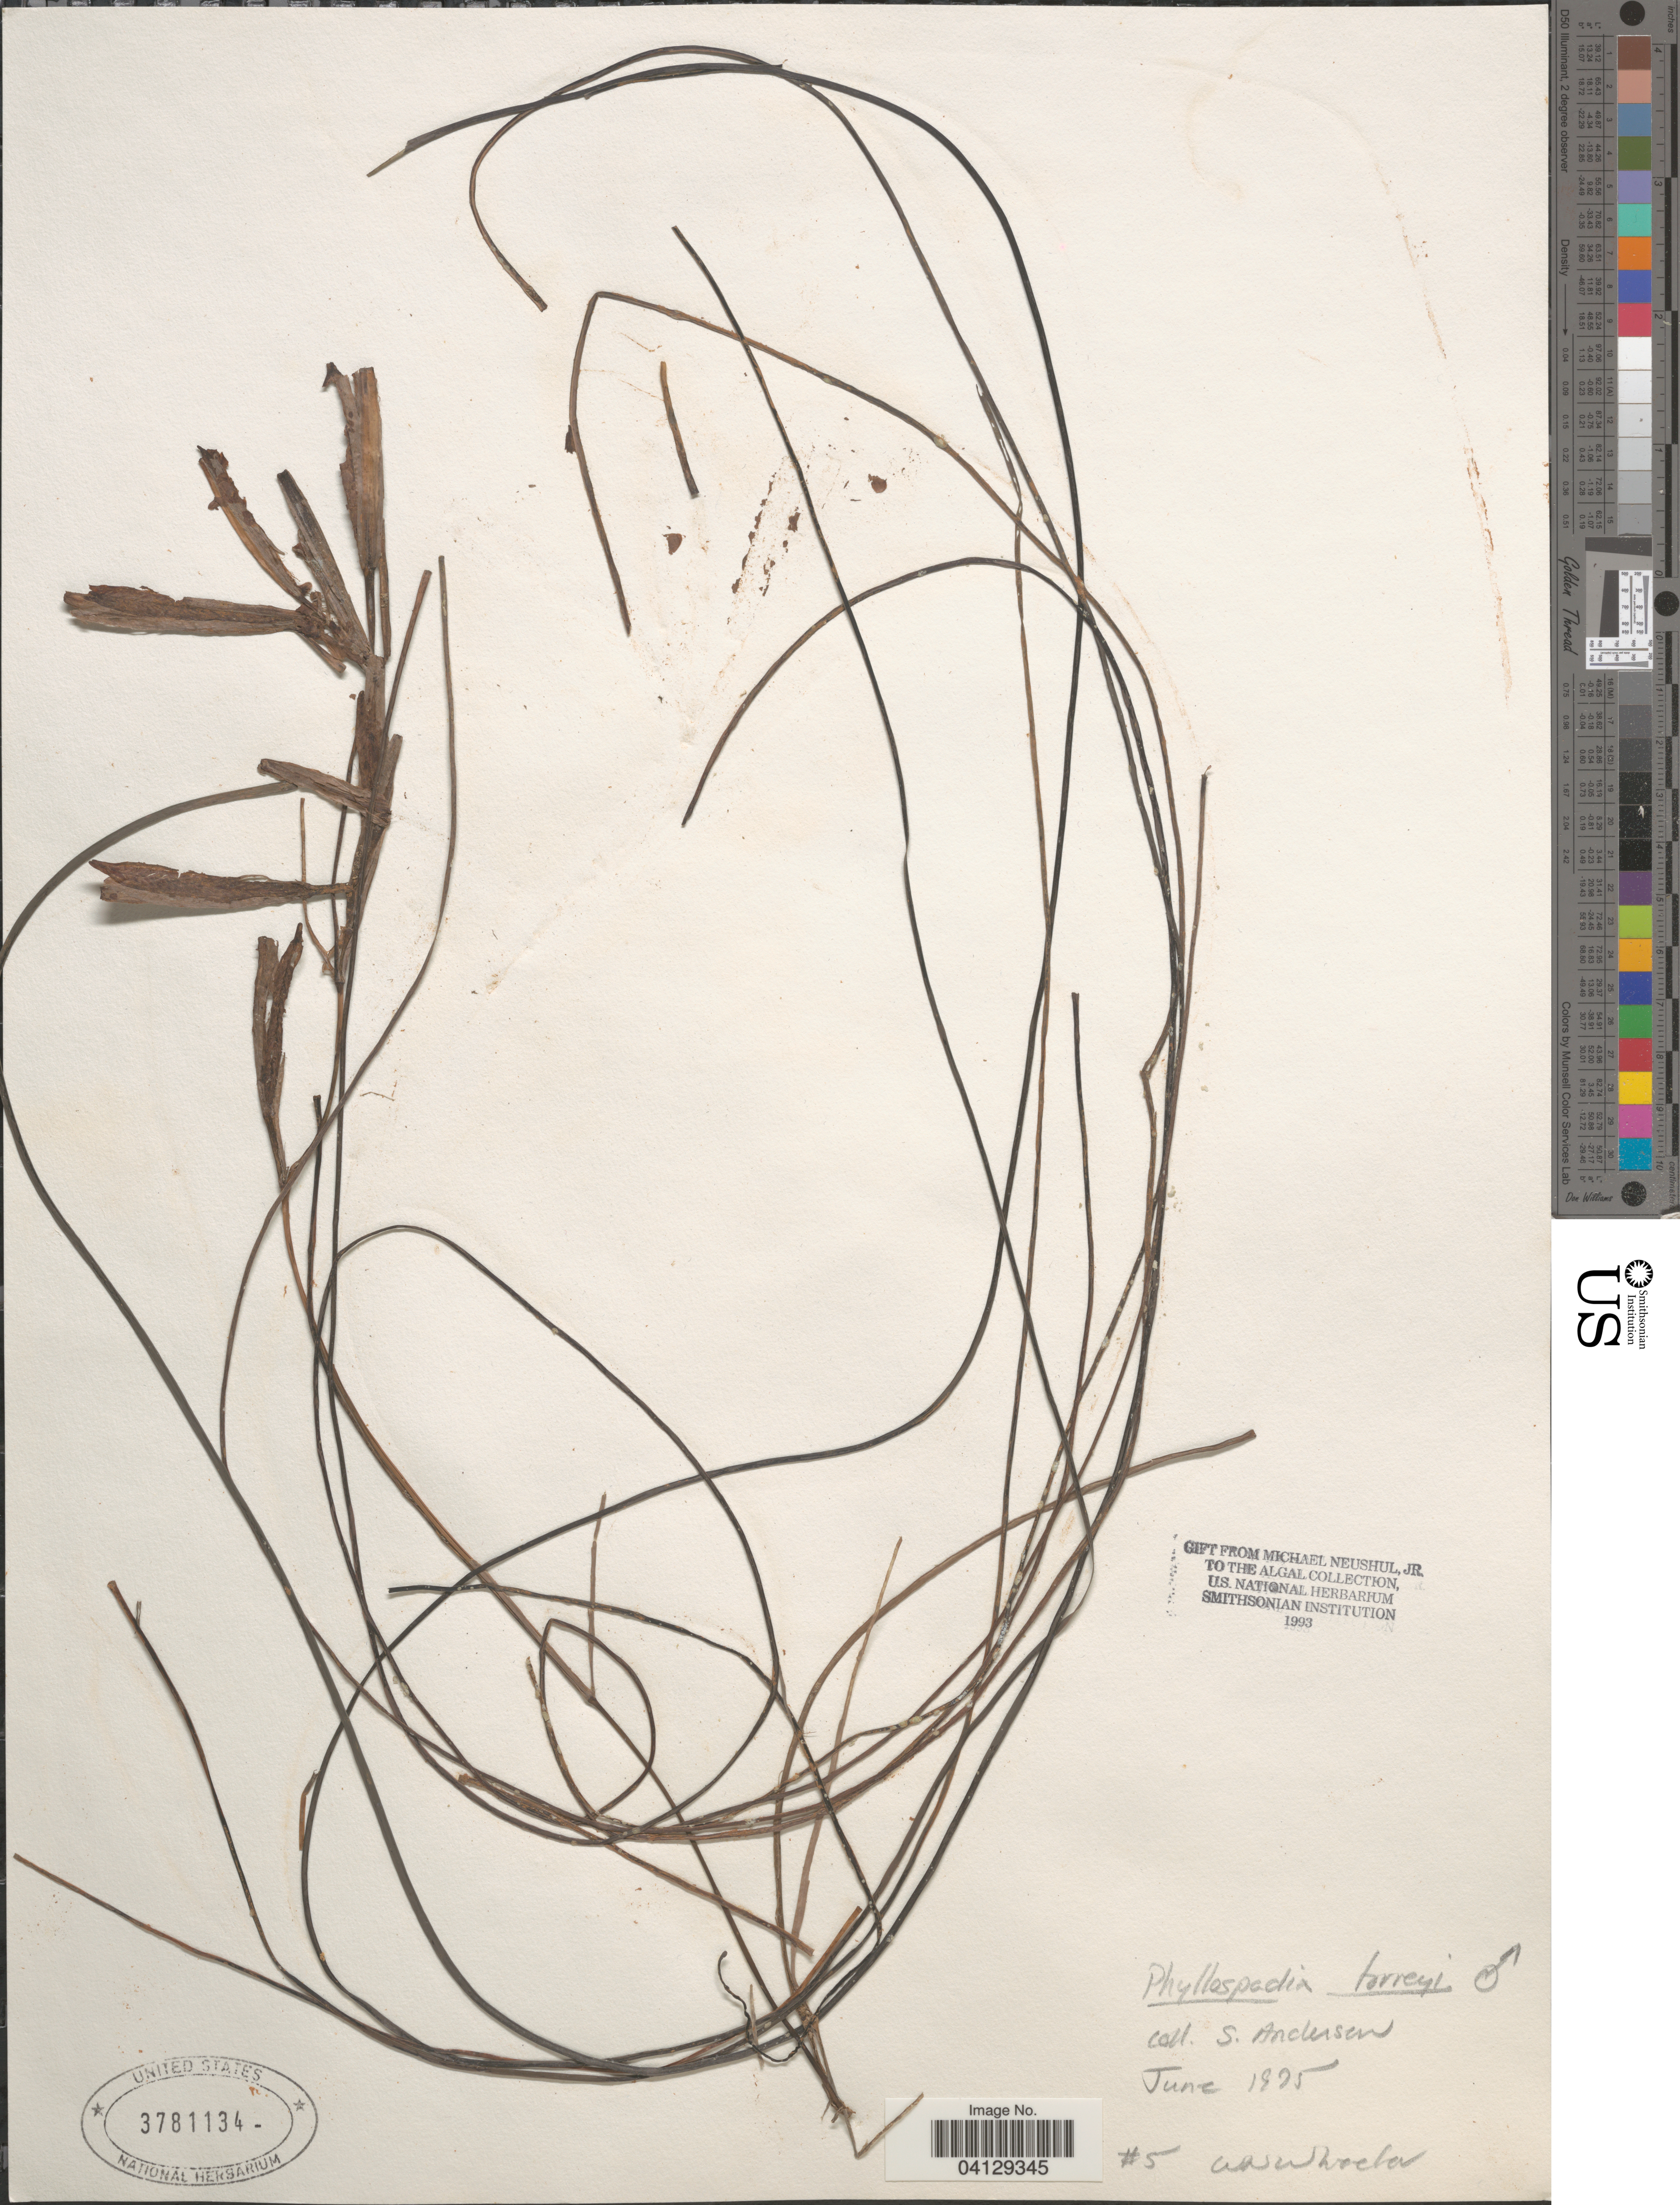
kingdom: Plantae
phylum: Tracheophyta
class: Liliopsida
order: Alismatales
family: Zosteraceae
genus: Phyllospadix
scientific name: Phyllospadix torreyi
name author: S. Watson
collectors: S. Anderson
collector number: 5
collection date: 1975-06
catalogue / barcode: US 3781134